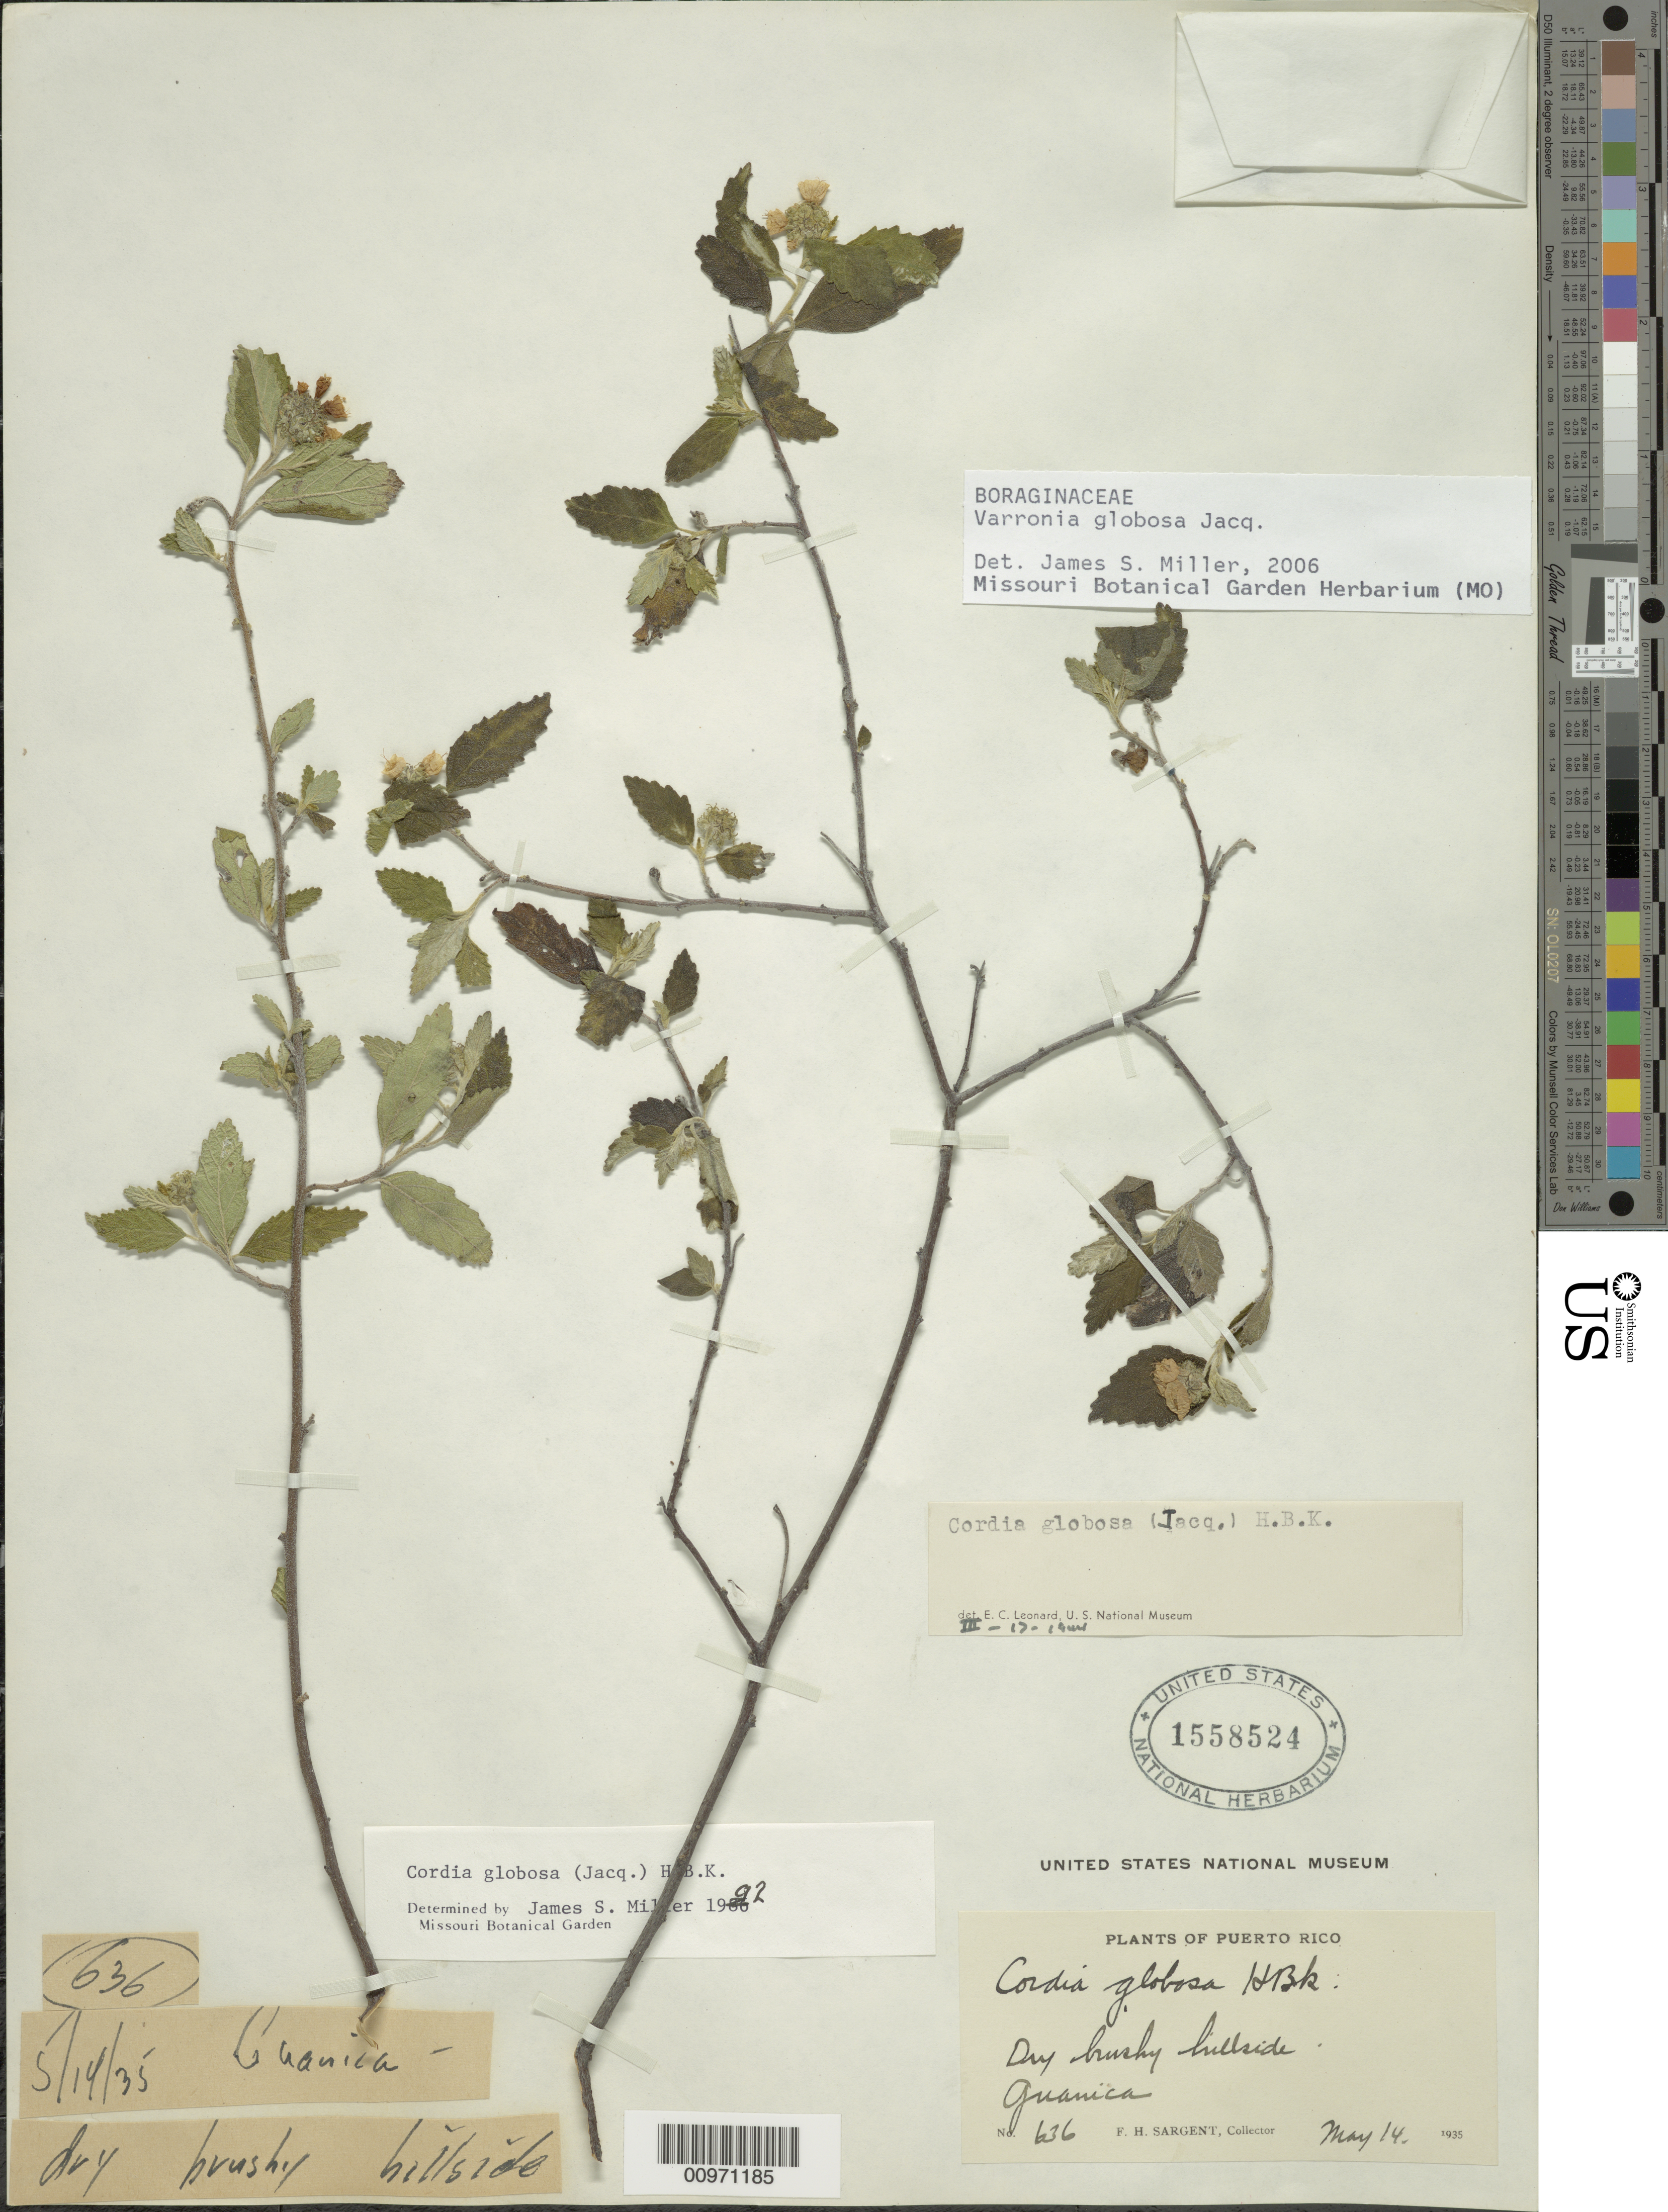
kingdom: Plantae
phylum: Tracheophyta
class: Magnoliopsida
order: Boraginales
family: Cordiaceae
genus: Varronia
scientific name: Varronia globosa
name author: Jacq.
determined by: Miller, James S., (MO), Missouri Botanical Garden (UNITED STATES)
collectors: F. H. Sargent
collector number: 636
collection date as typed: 14 May 1935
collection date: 1935-05-14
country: Puerto Rico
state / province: Guánica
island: Puerto Rico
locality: Guanica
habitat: Dry brushy hillside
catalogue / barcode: US 1558524